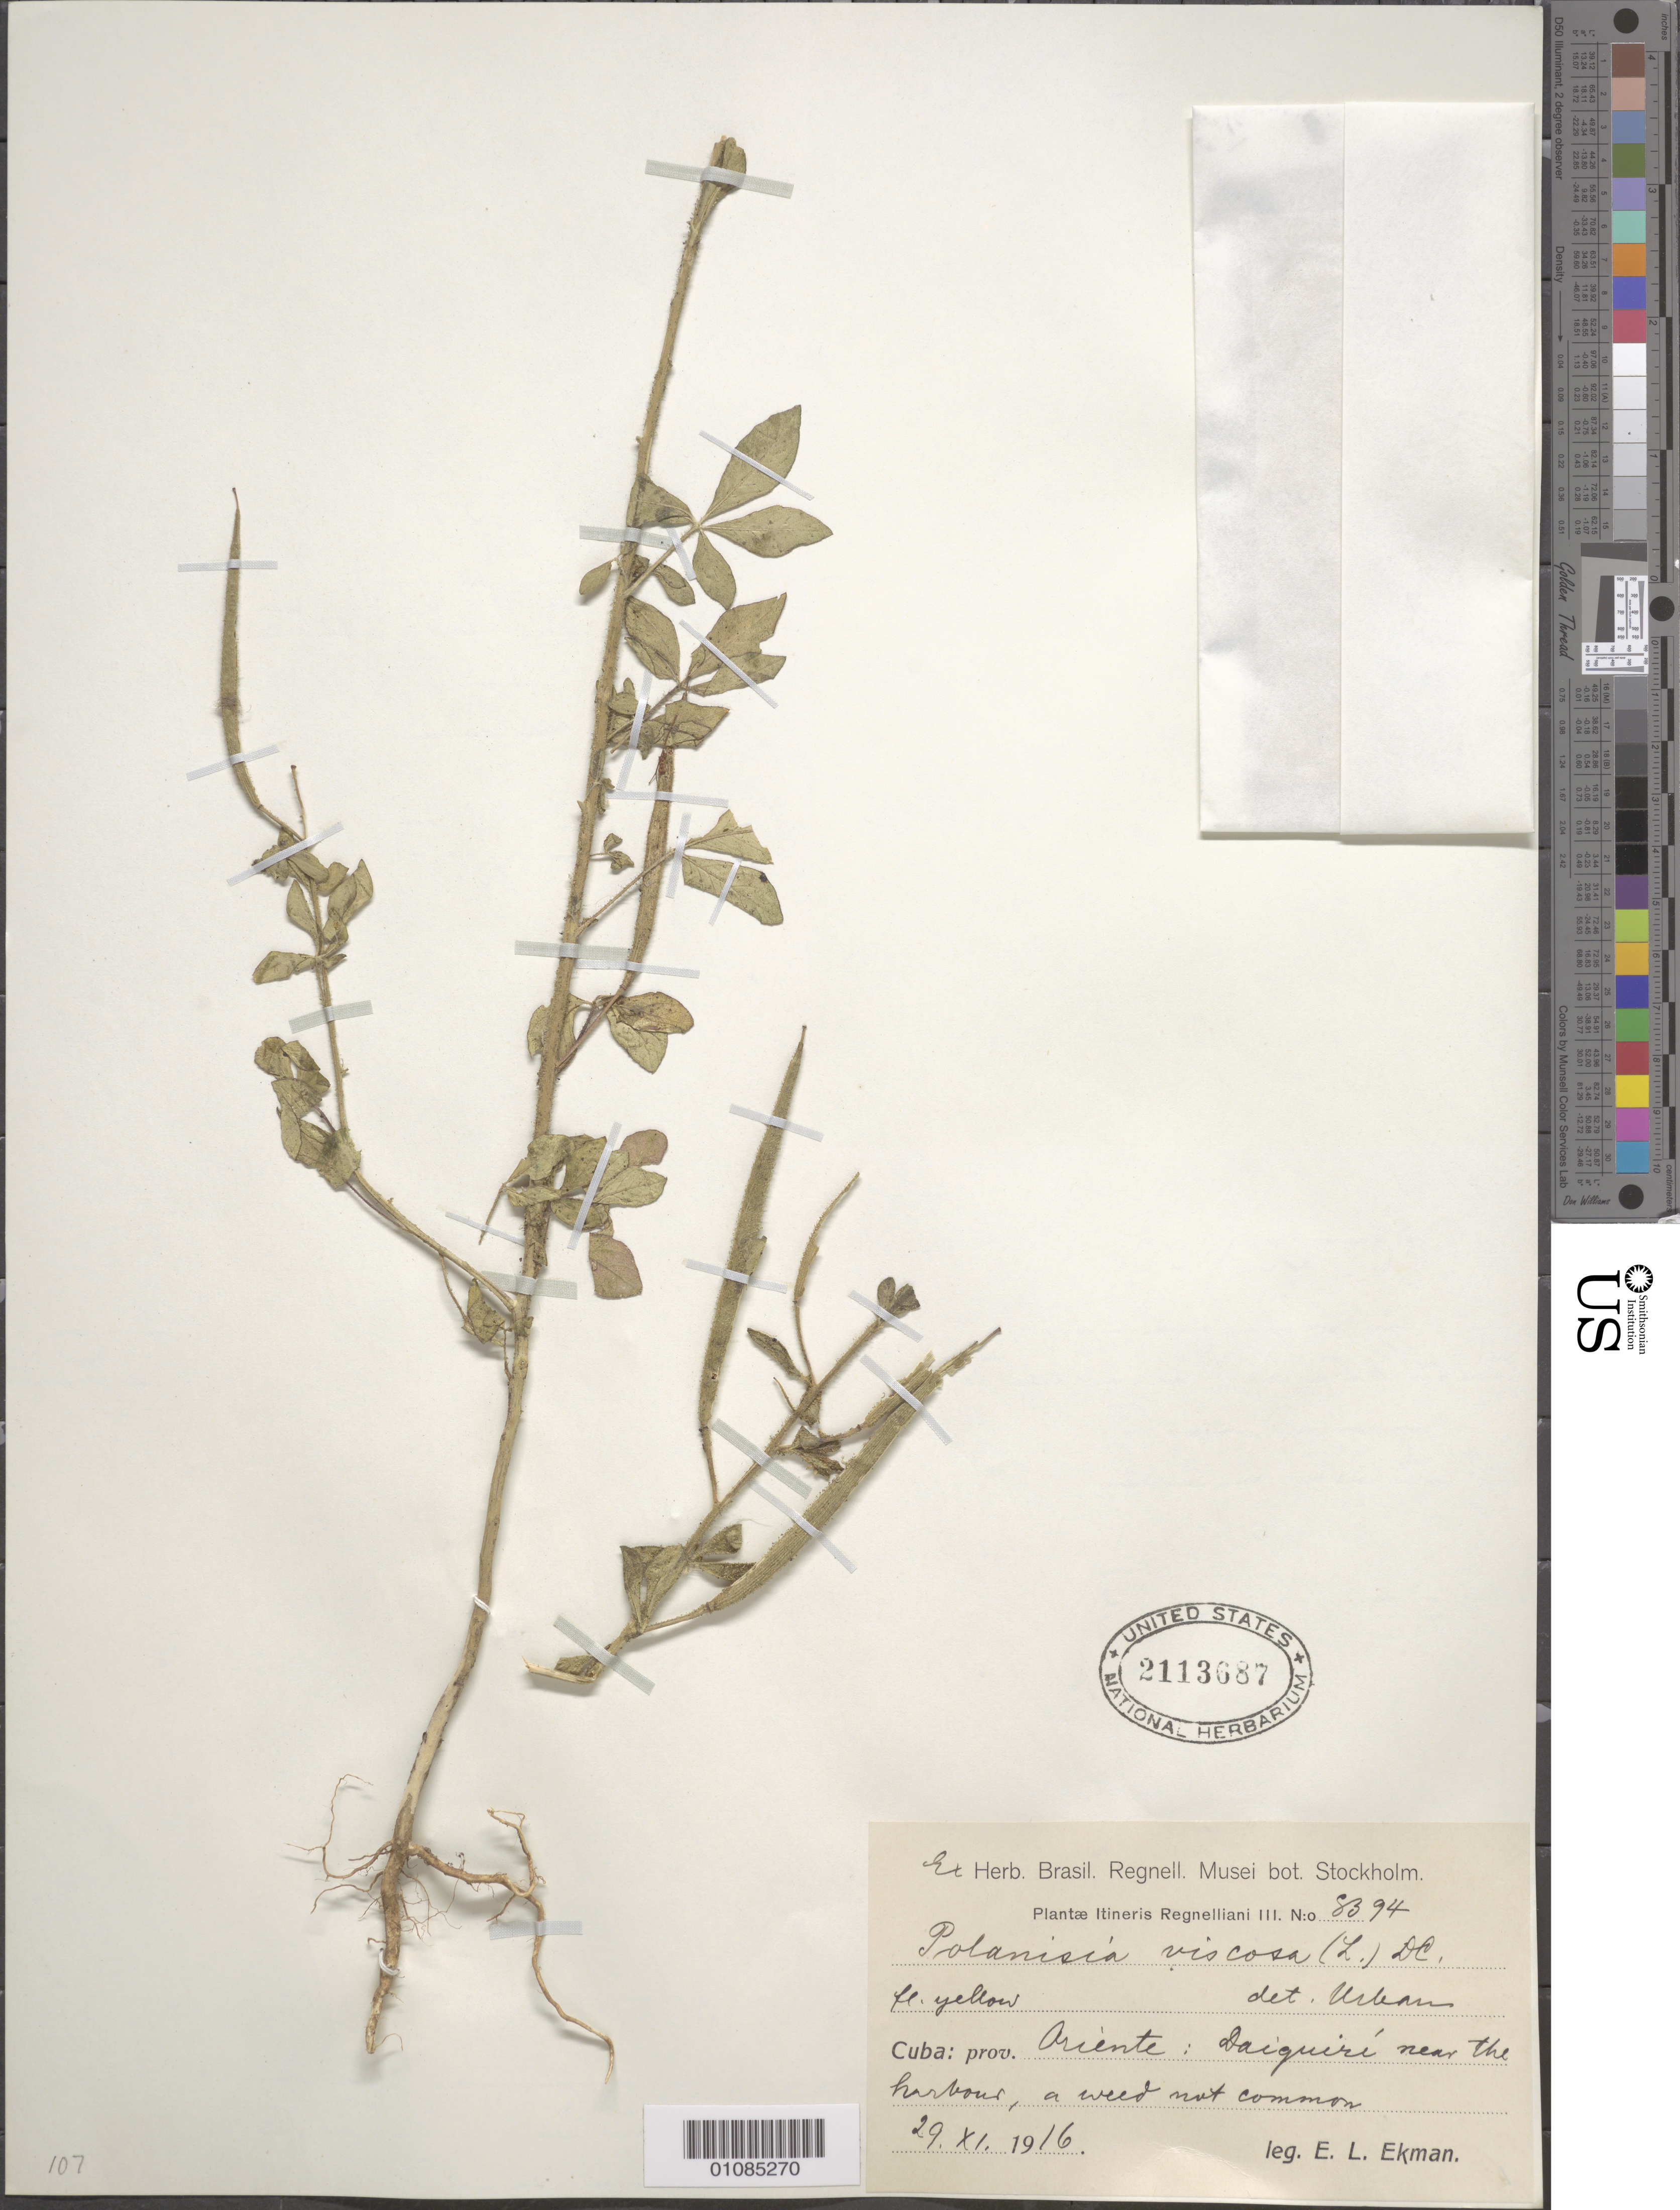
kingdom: Plantae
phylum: Tracheophyta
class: Magnoliopsida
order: Brassicales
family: Cleomaceae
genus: Arivela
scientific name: Arivela viscosa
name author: (L.) Raf.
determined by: Strong, M. T., (US), Smithsonian Institution - National Museum of Natural History (UNITED STATES)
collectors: E. L. Ekman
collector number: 8394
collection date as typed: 29 Nov 1916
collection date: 1916-11-29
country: Cuba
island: Cuba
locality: Oriente: Daiquiri near the harbour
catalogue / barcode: US 2113687